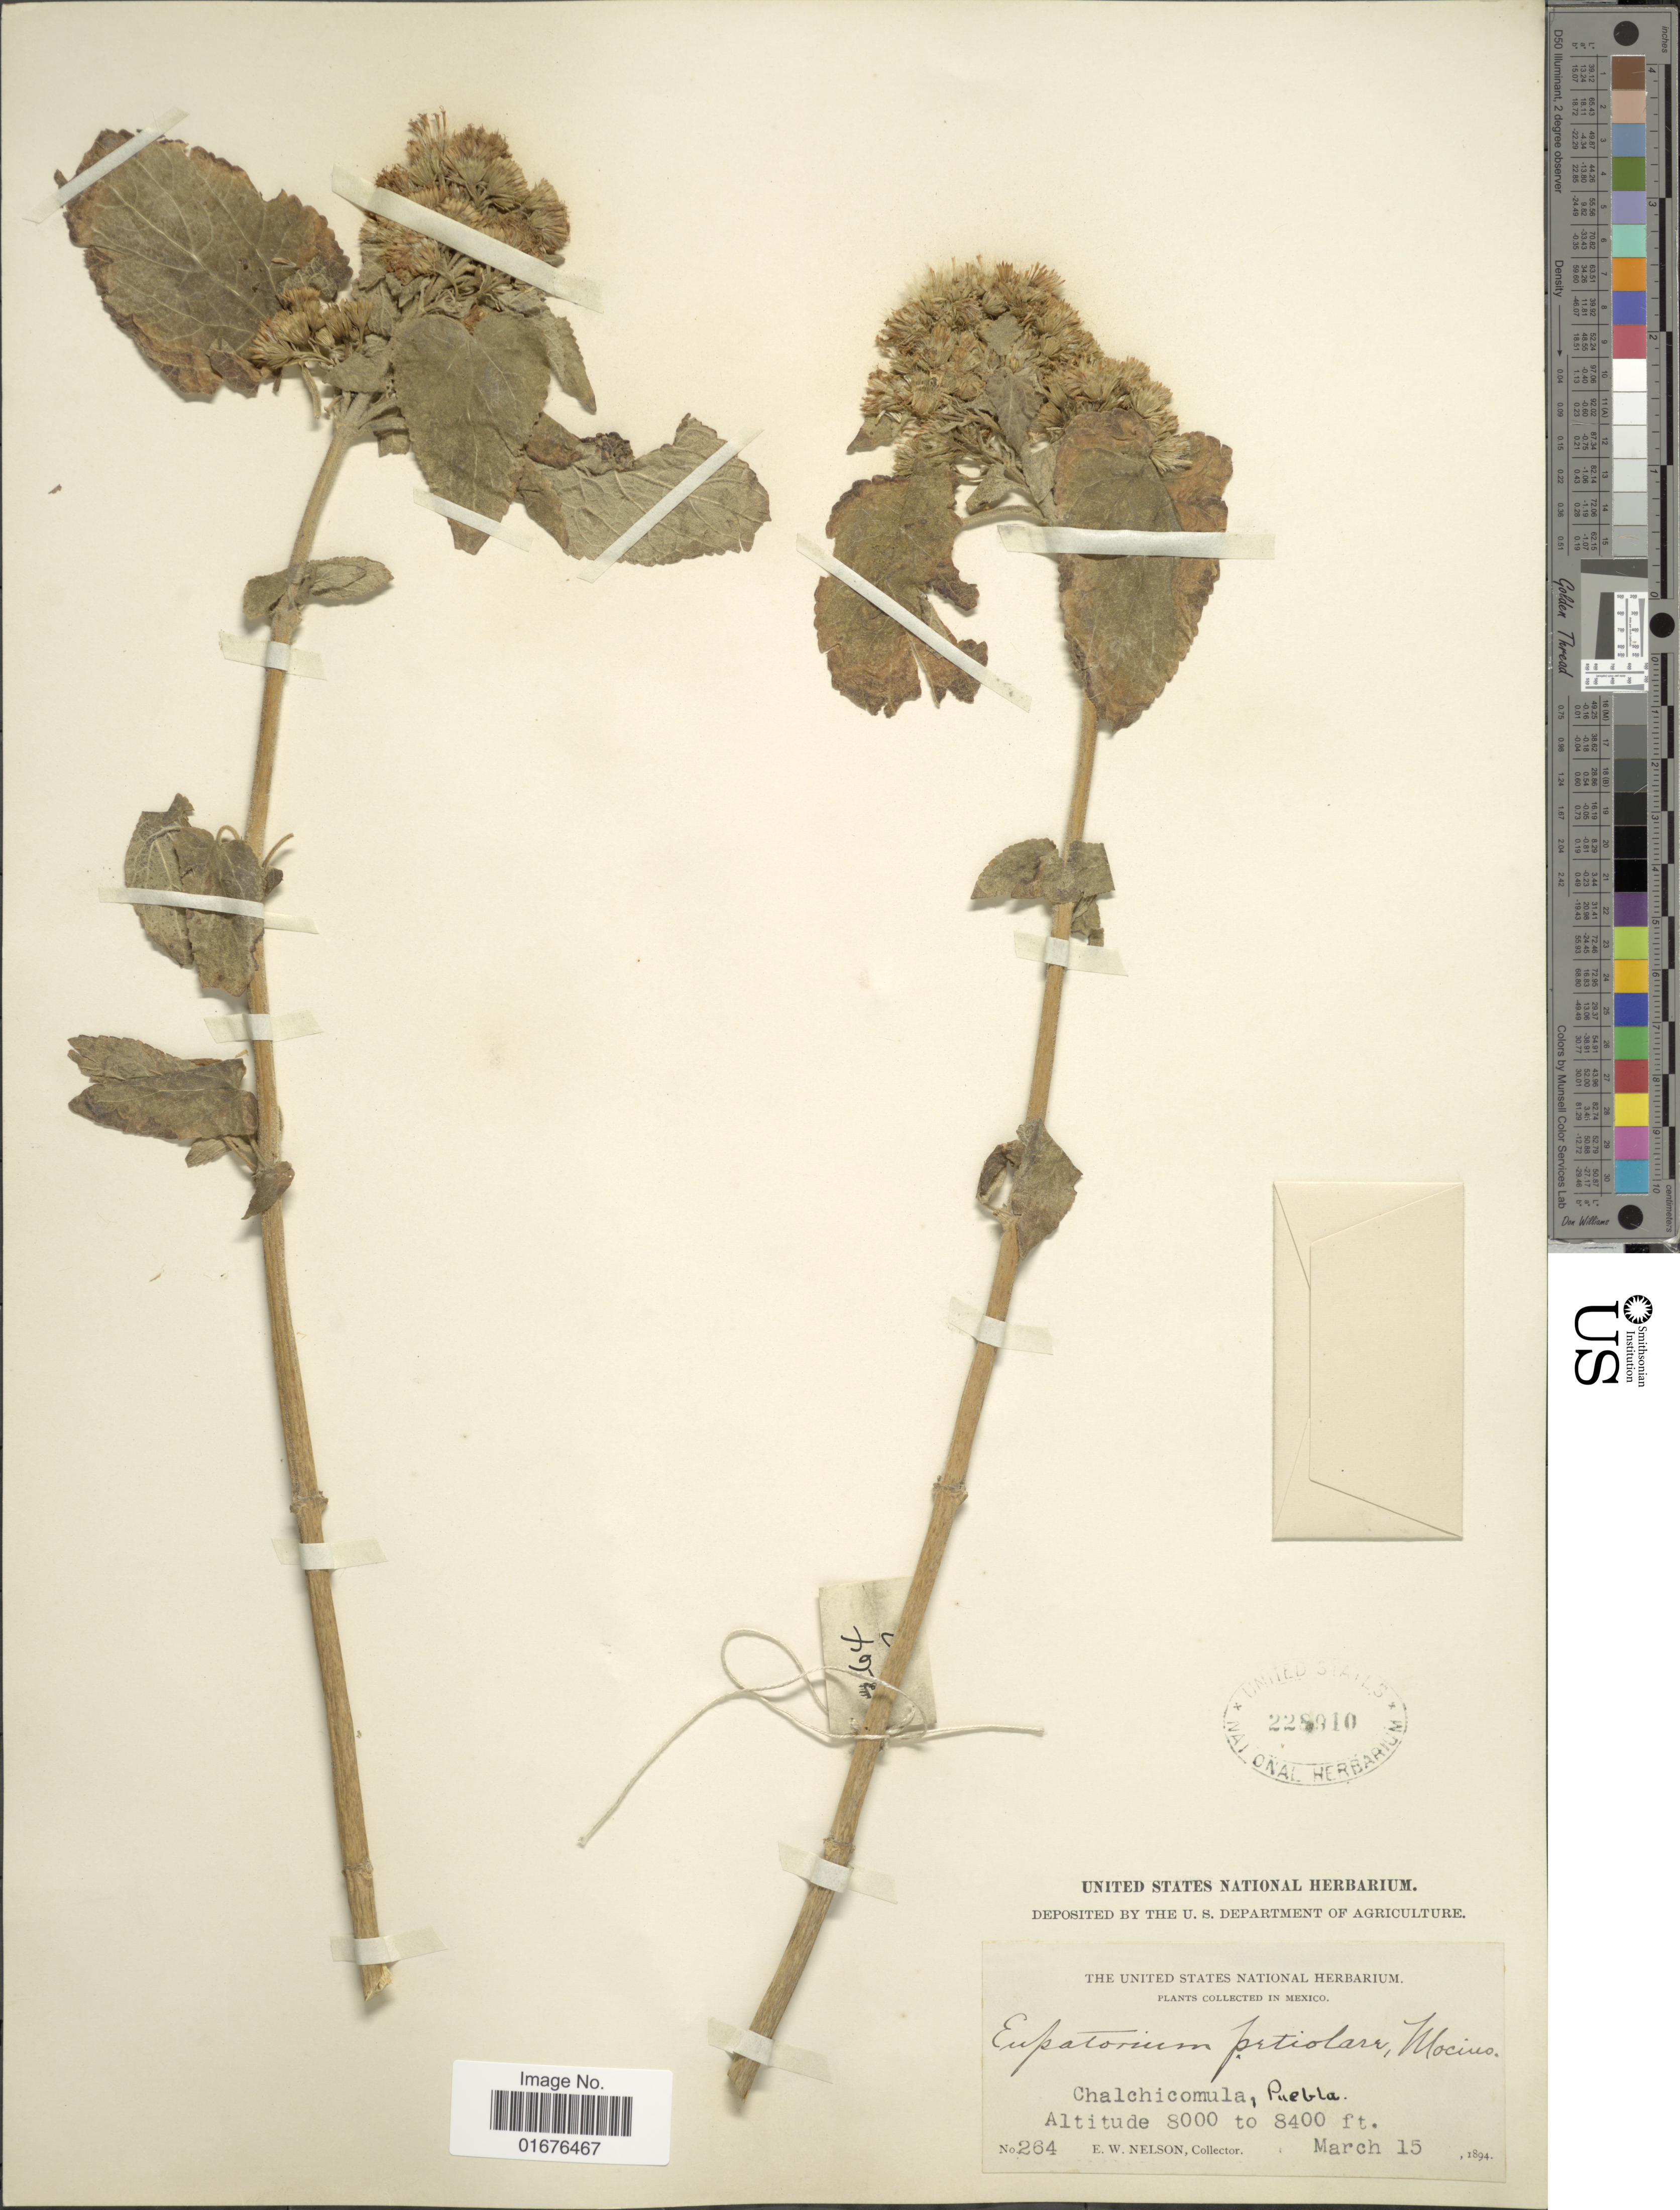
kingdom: Plantae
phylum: Tracheophyta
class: Magnoliopsida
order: Asterales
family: Asteraceae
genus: Ageratina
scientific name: Ageratina petiolaris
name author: (Moc. & Sessé ex DC.) R.M. King & H. Rob.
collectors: E. W. Nelson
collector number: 264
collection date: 1894-03-15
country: Mexico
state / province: Puebla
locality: Chalchicomula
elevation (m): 2438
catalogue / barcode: US 228910